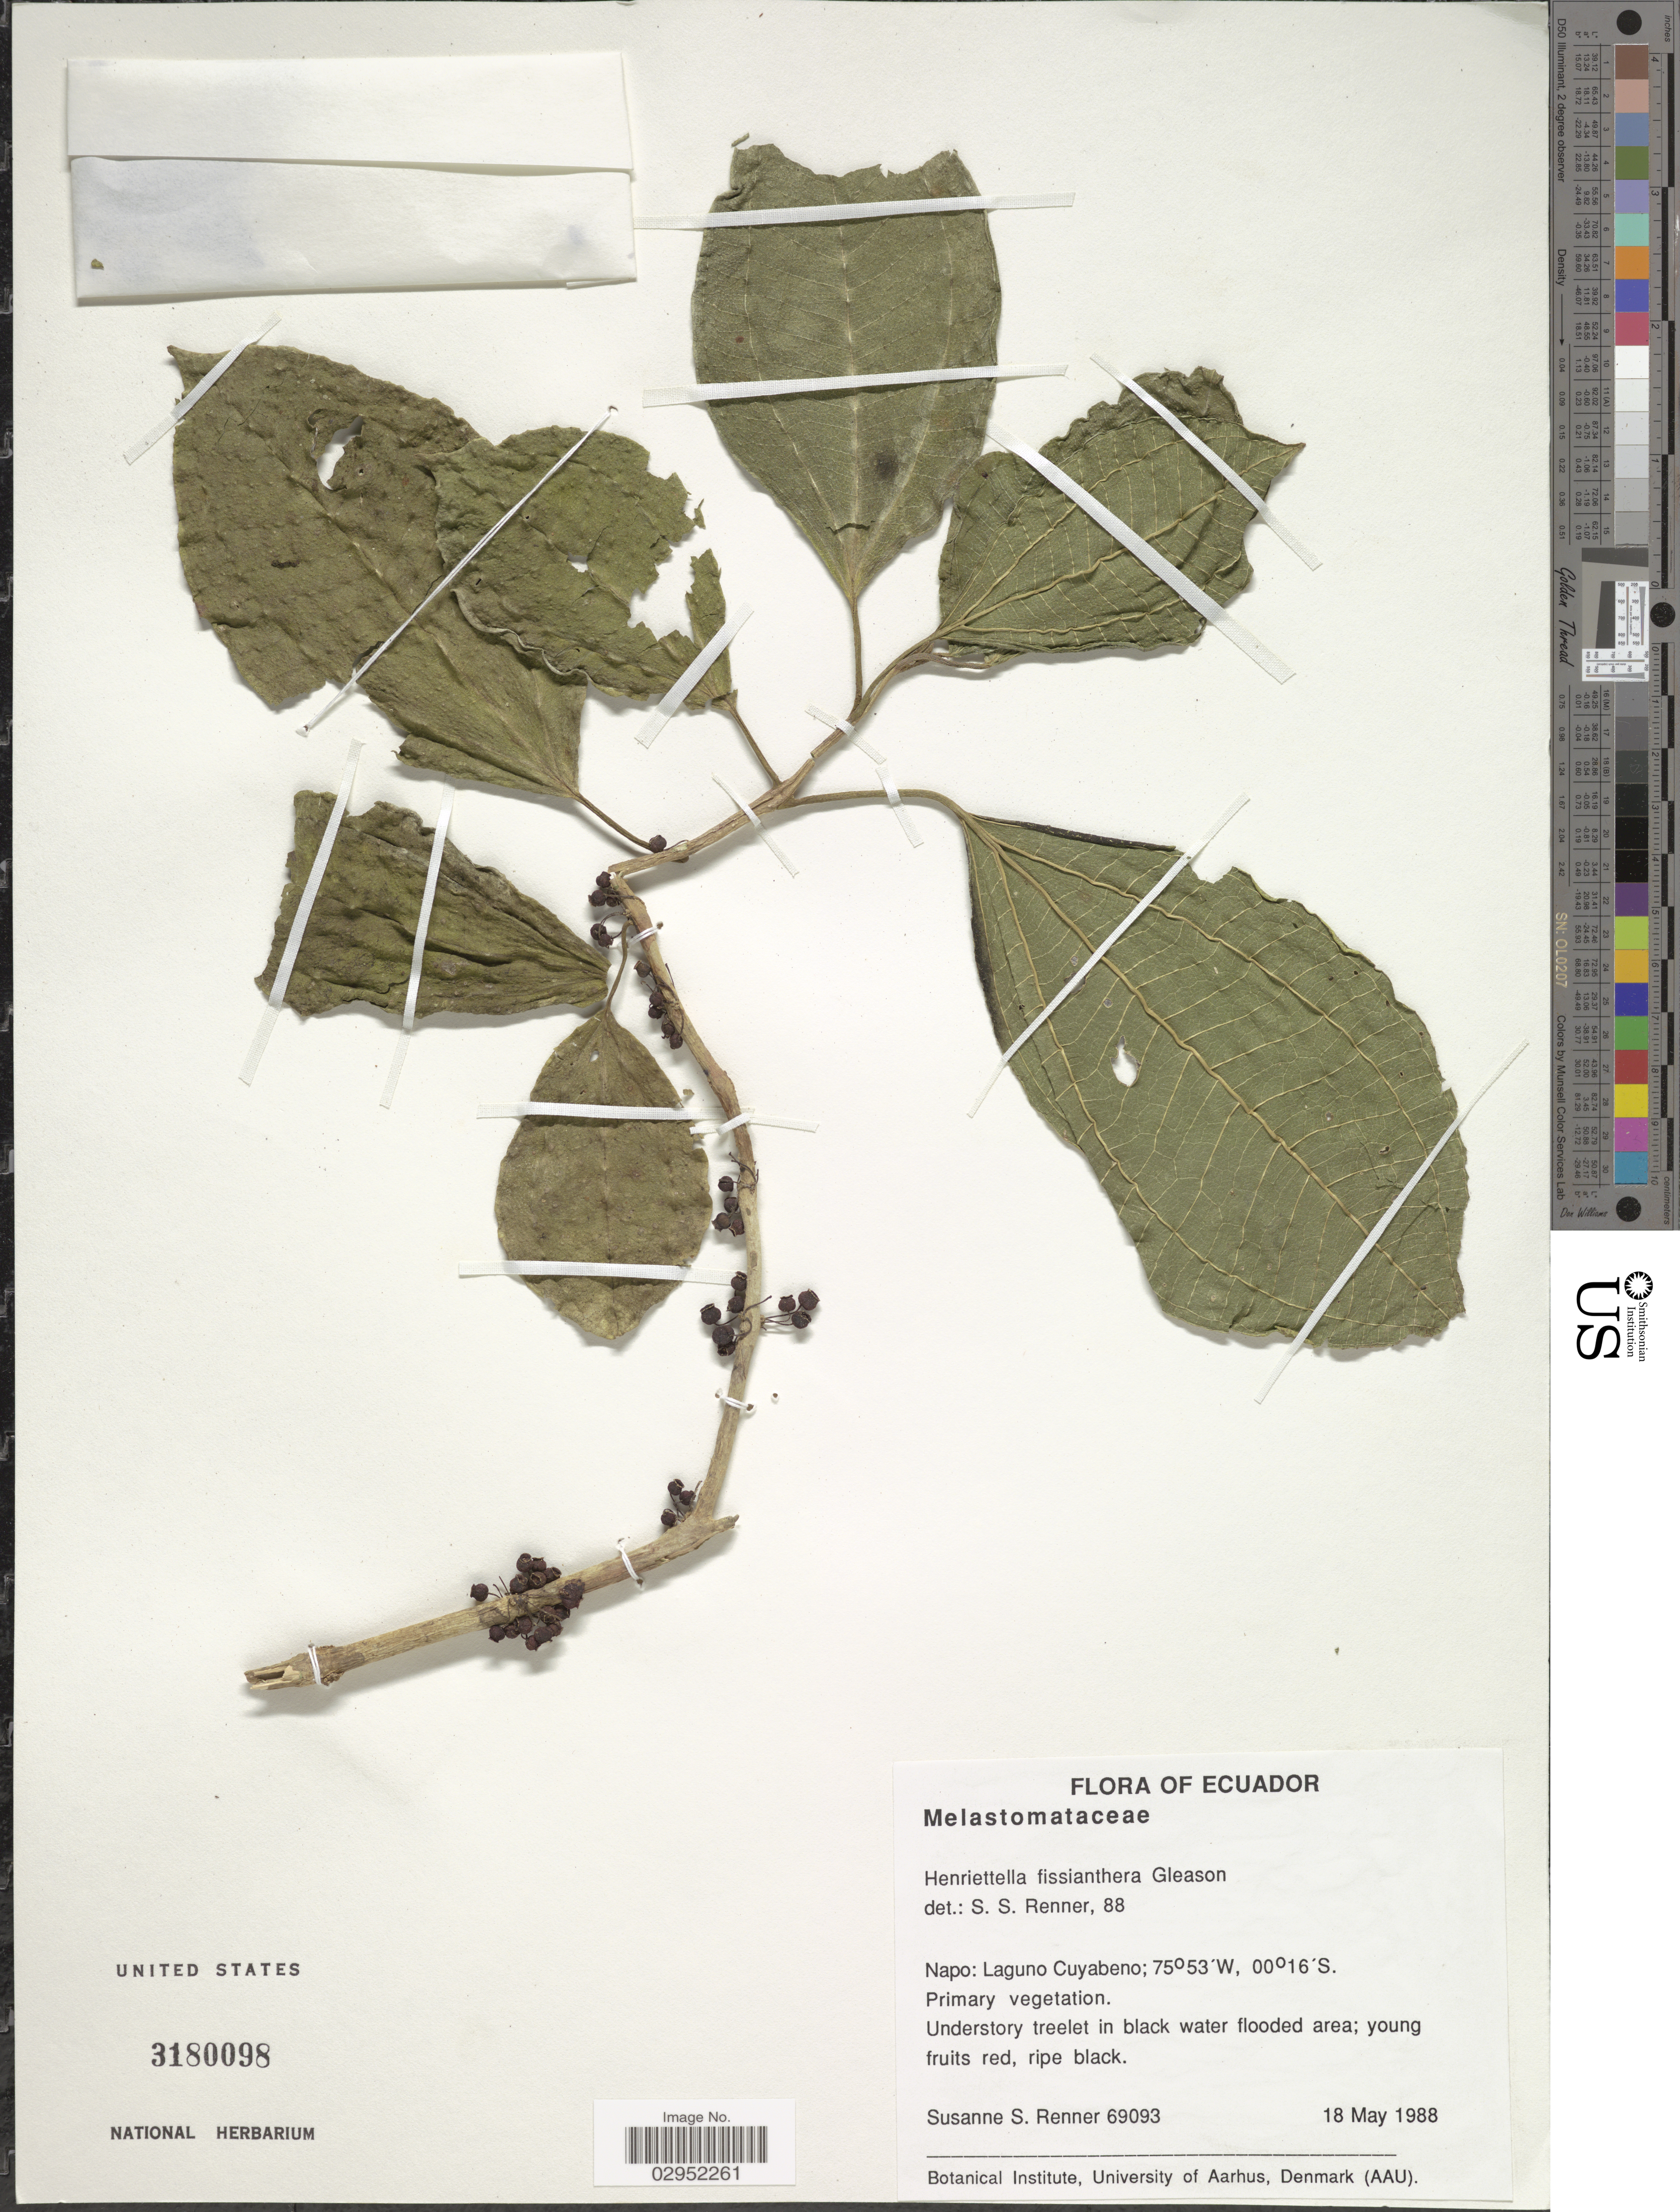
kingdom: Plantae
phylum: Tracheophyta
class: Magnoliopsida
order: Myrtales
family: Melastomataceae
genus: Henriettea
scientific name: Henriettea fissanthera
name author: (Gleason) Penneys et al.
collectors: S. S. Renner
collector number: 69093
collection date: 1988-05-18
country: Ecuador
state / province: Napo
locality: Laguna Cuyabeno.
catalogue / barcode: US 3180098